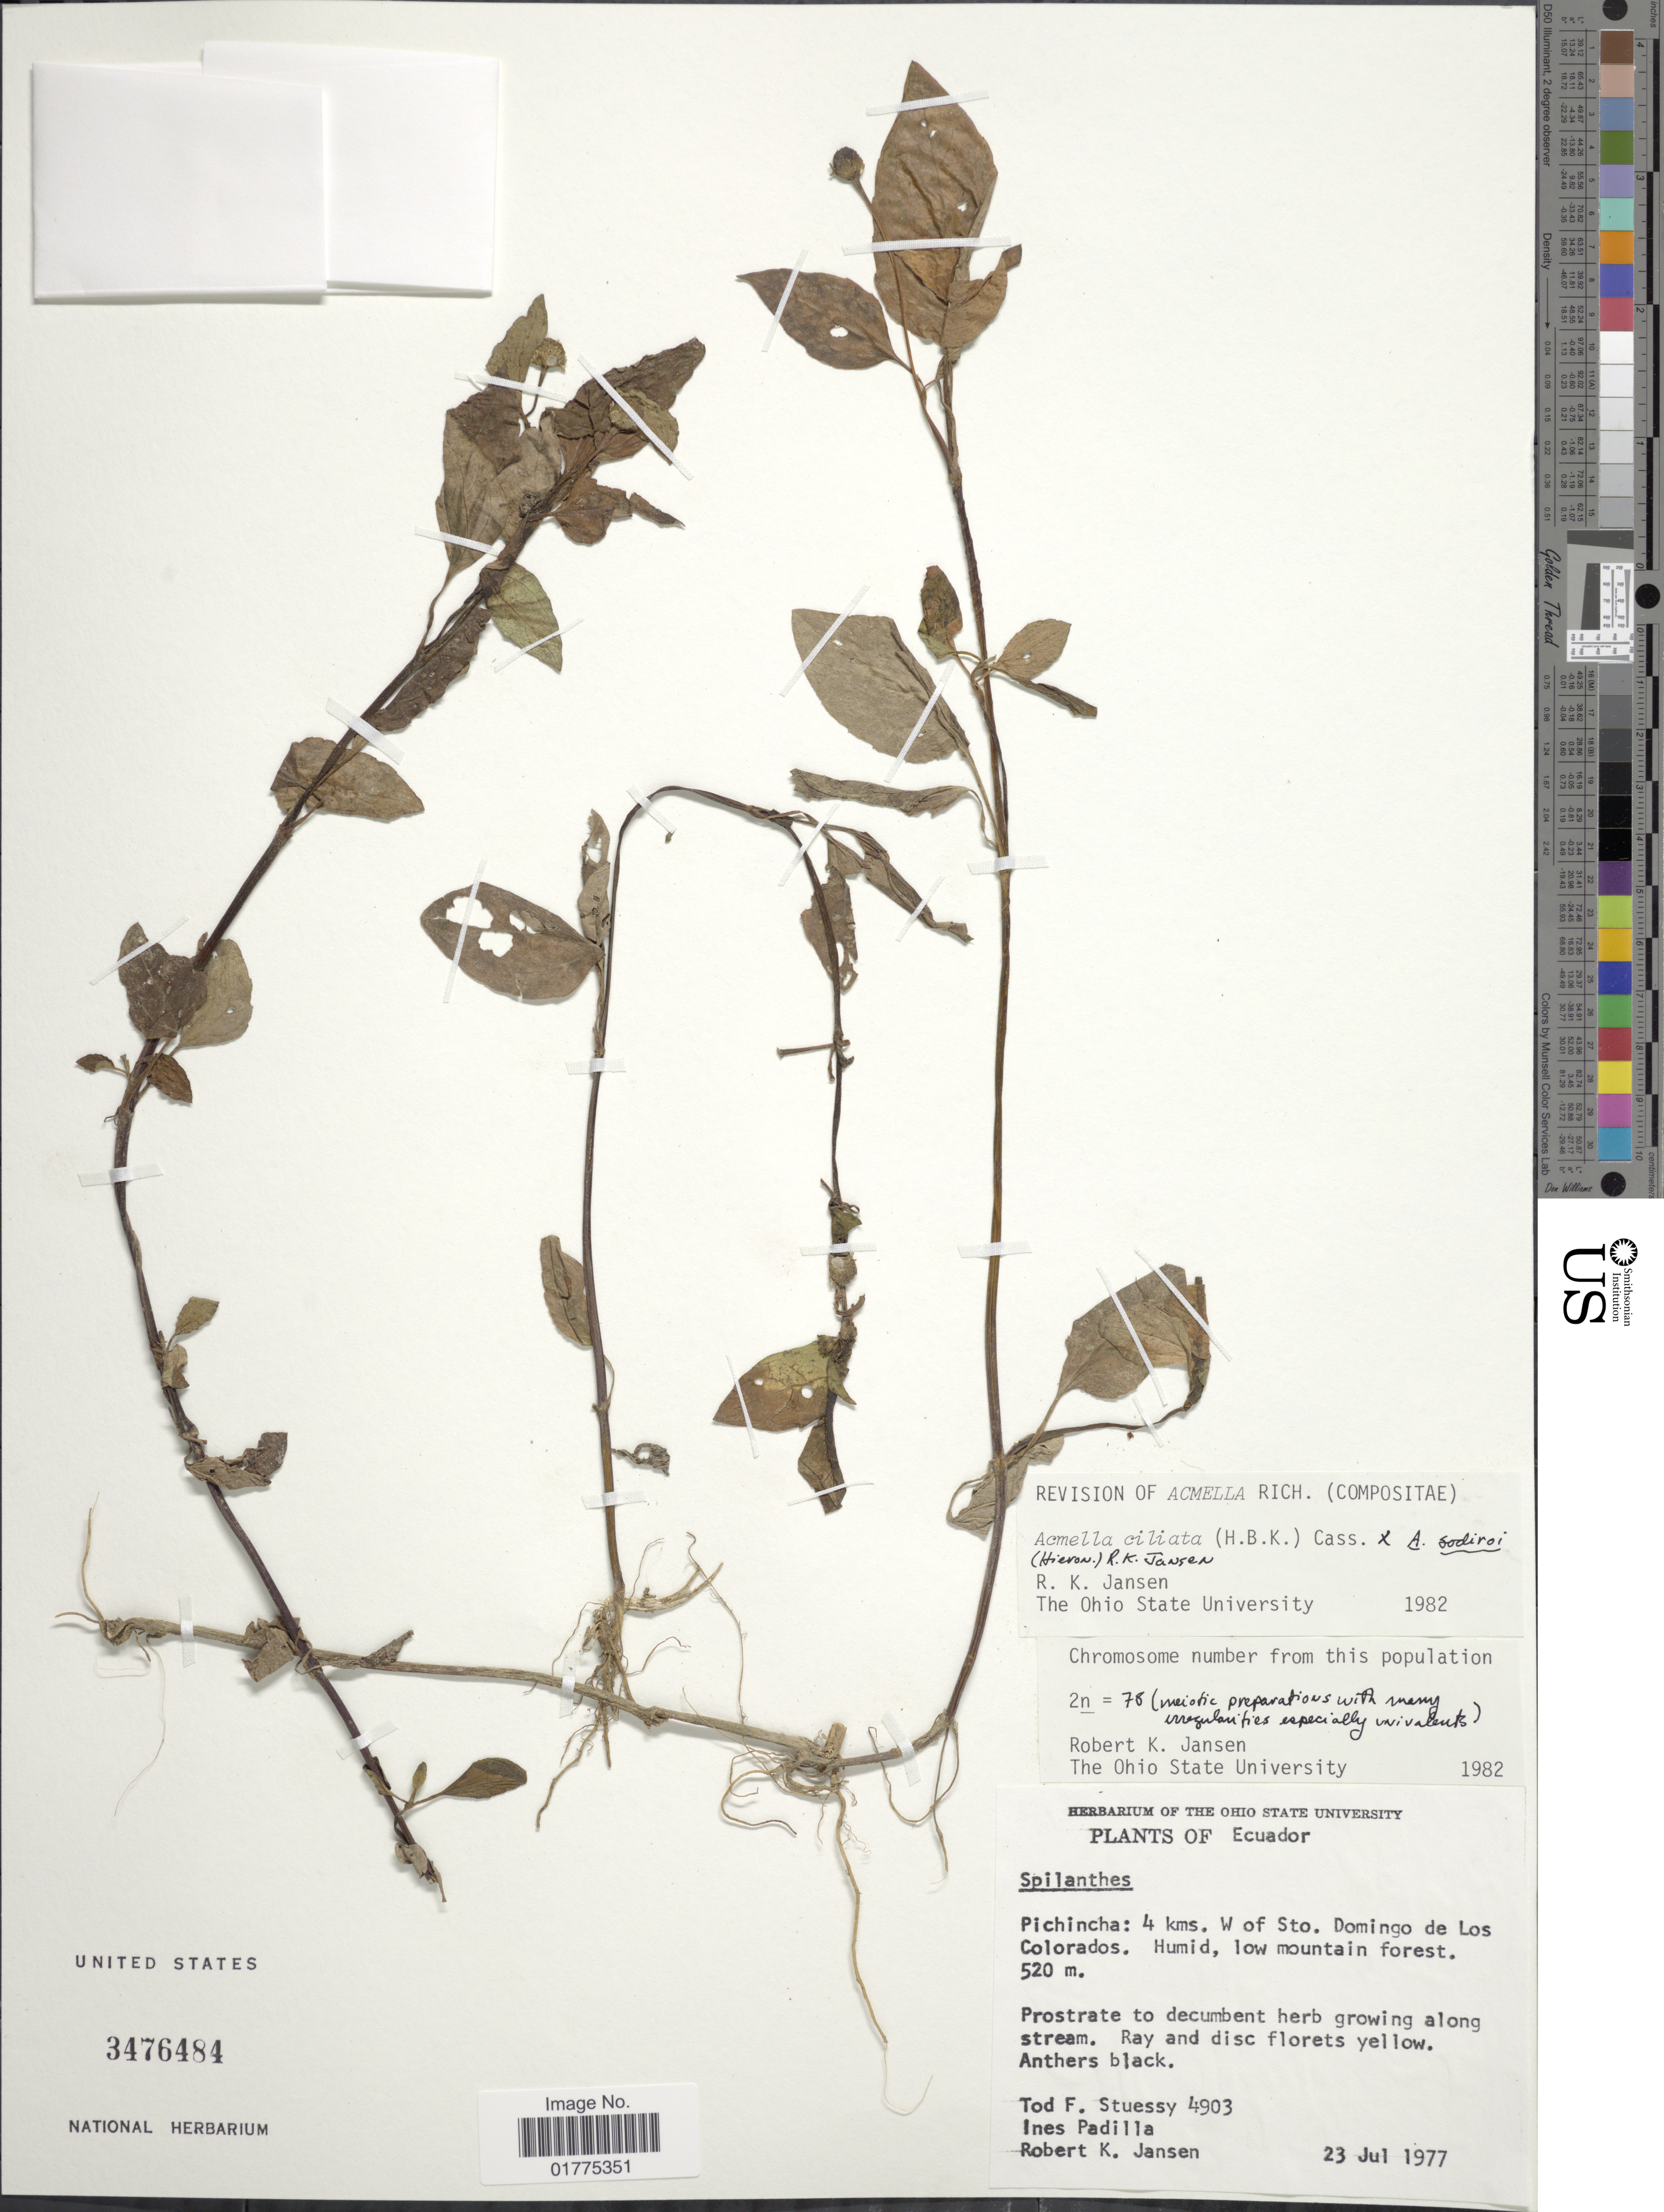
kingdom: Plantae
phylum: Tracheophyta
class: Magnoliopsida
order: Asterales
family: Asteraceae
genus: Acmella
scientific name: Acmella ciliata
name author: (Kunth) Cass.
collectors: T. Stuessy, I. Padilla & R. K. Jansen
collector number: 4903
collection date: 1977-07-23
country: Ecuador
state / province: Pichincha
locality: Pichincha: 4 kms,. W of Sto. Domingo de Los Colorados, Humid, low mountain forest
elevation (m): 520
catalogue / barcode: US 3476484